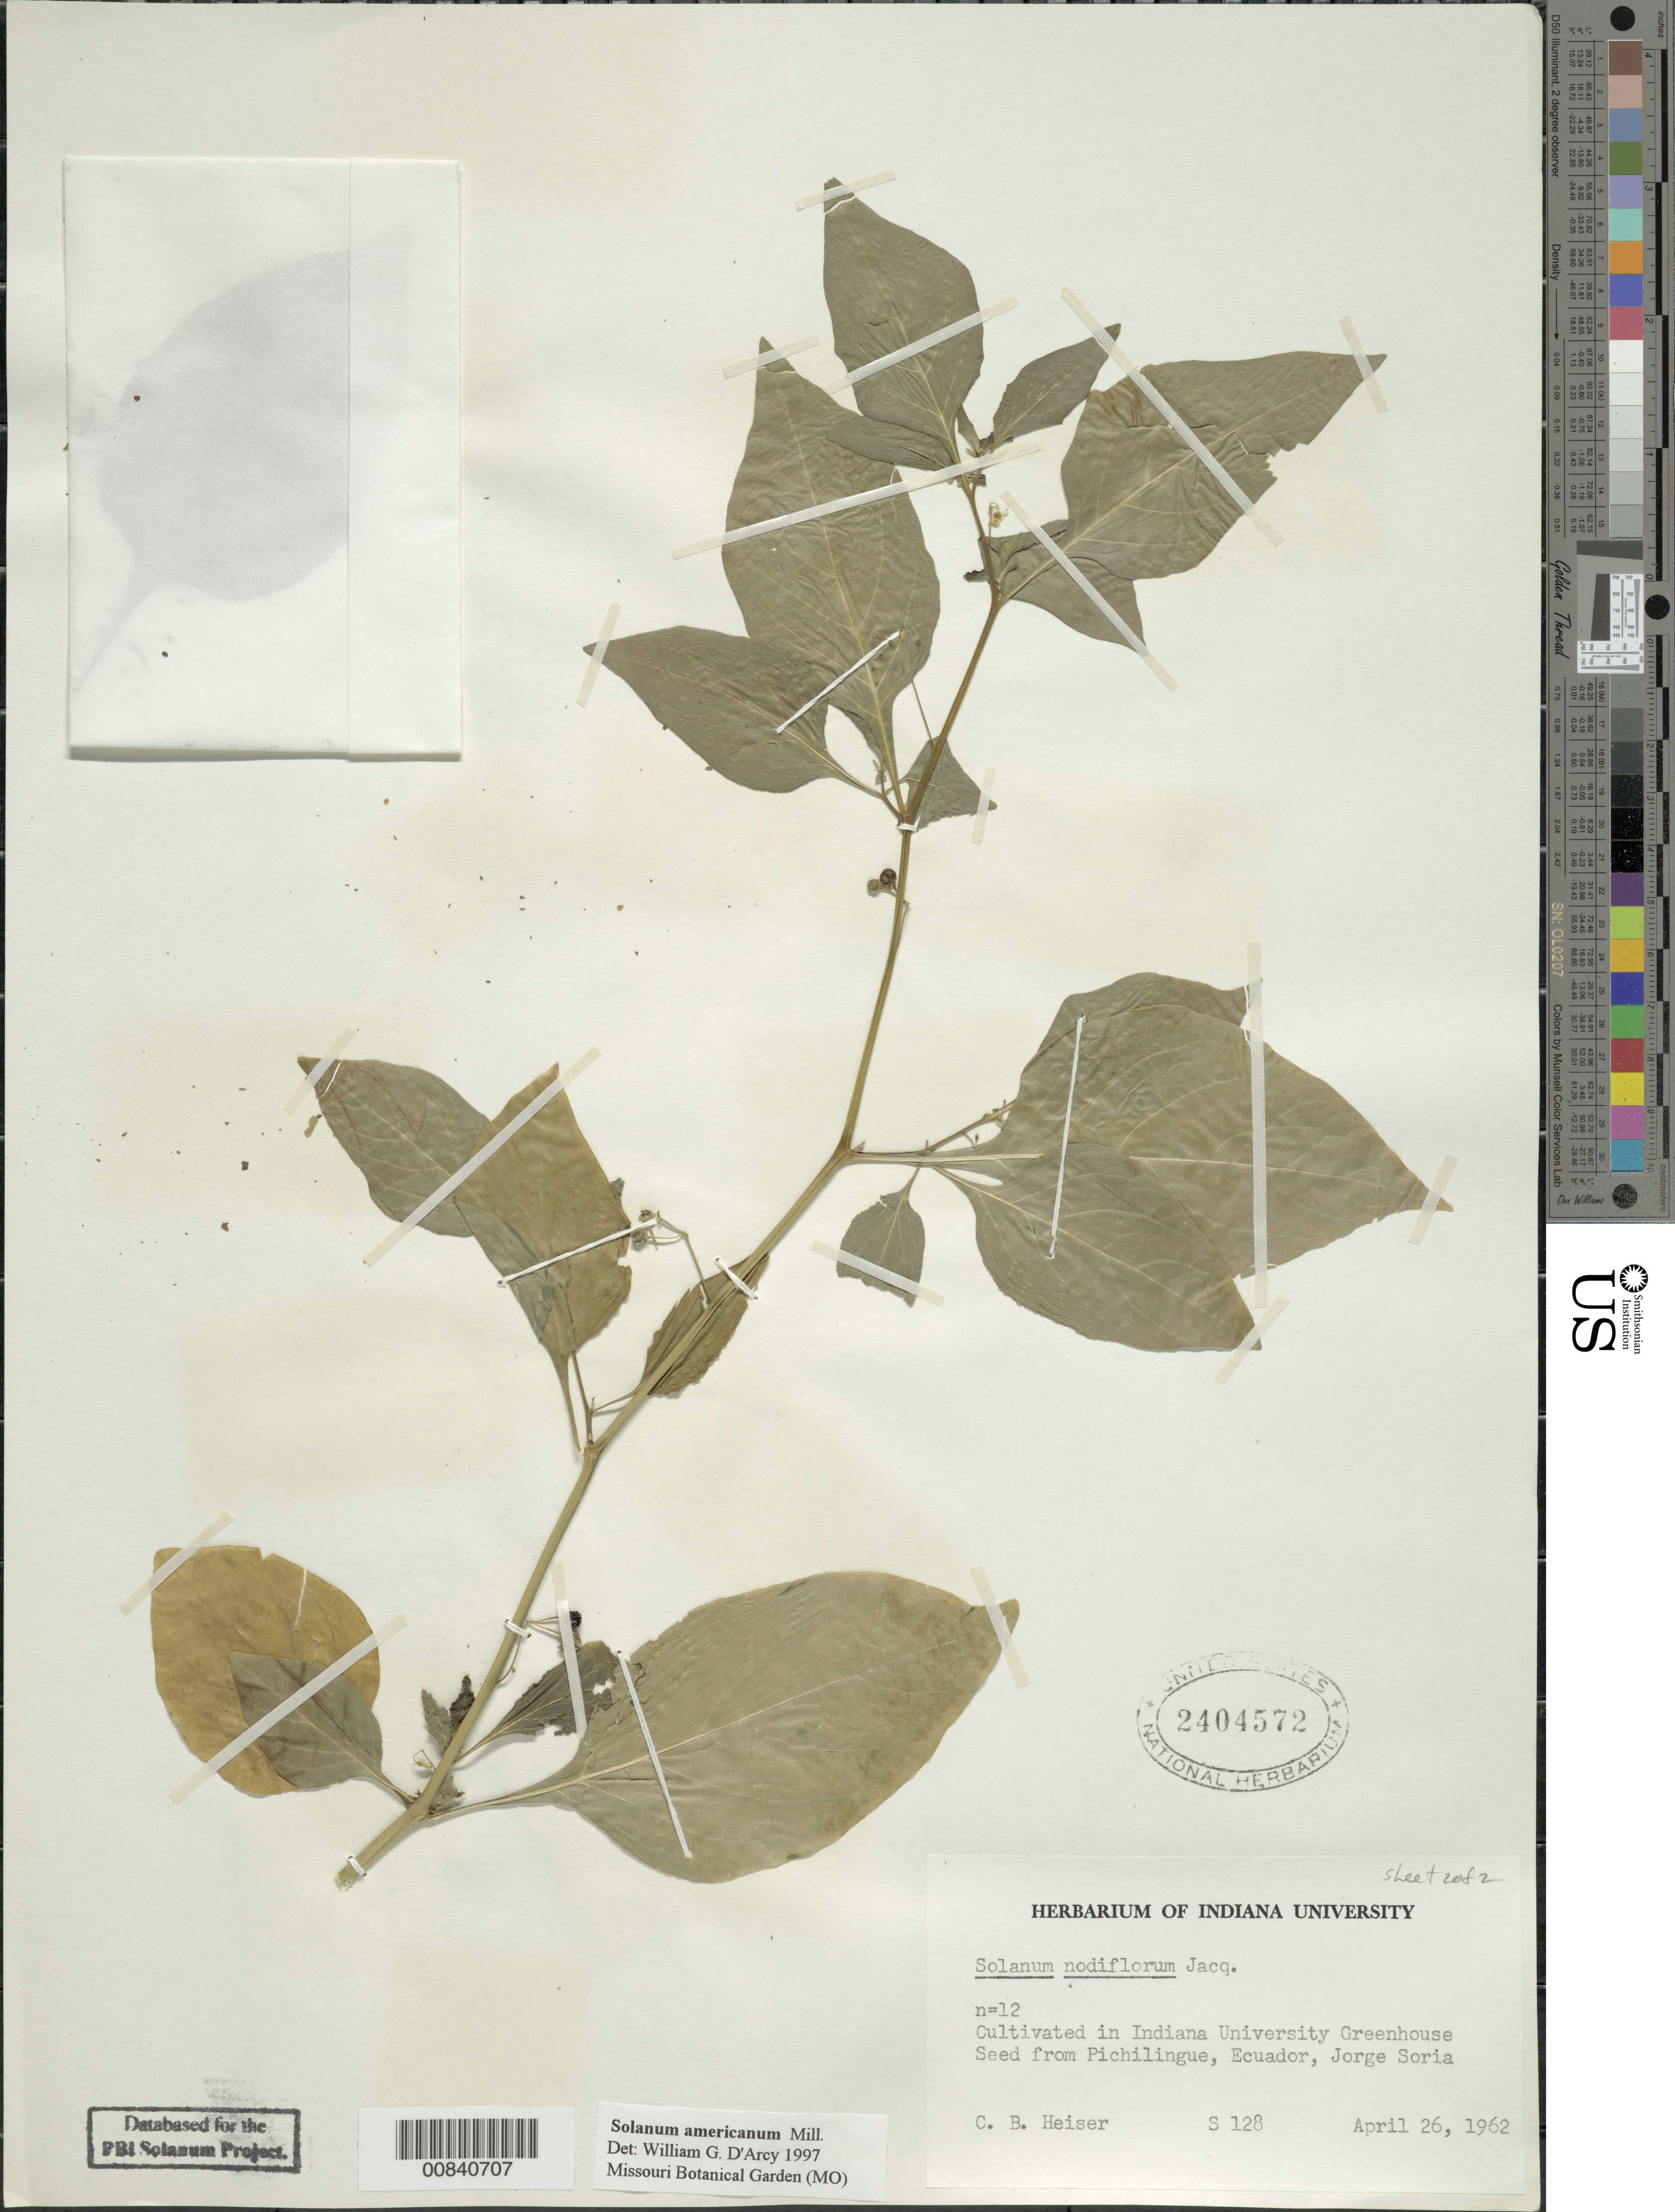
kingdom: Plantae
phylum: Tracheophyta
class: Magnoliopsida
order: Solanales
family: Solanaceae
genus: Solanum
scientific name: Solanum americanum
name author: Mill.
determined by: D'Arcy, W. G.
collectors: C. B. Heiser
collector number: S 128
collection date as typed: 26 Apr 1962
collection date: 1962-04-26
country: Ecuador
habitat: Cultivated in Indianna University Greenhouse. Seed from Pichilingue, Ecuador, Jorge Soria. n=12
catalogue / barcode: US 2404572